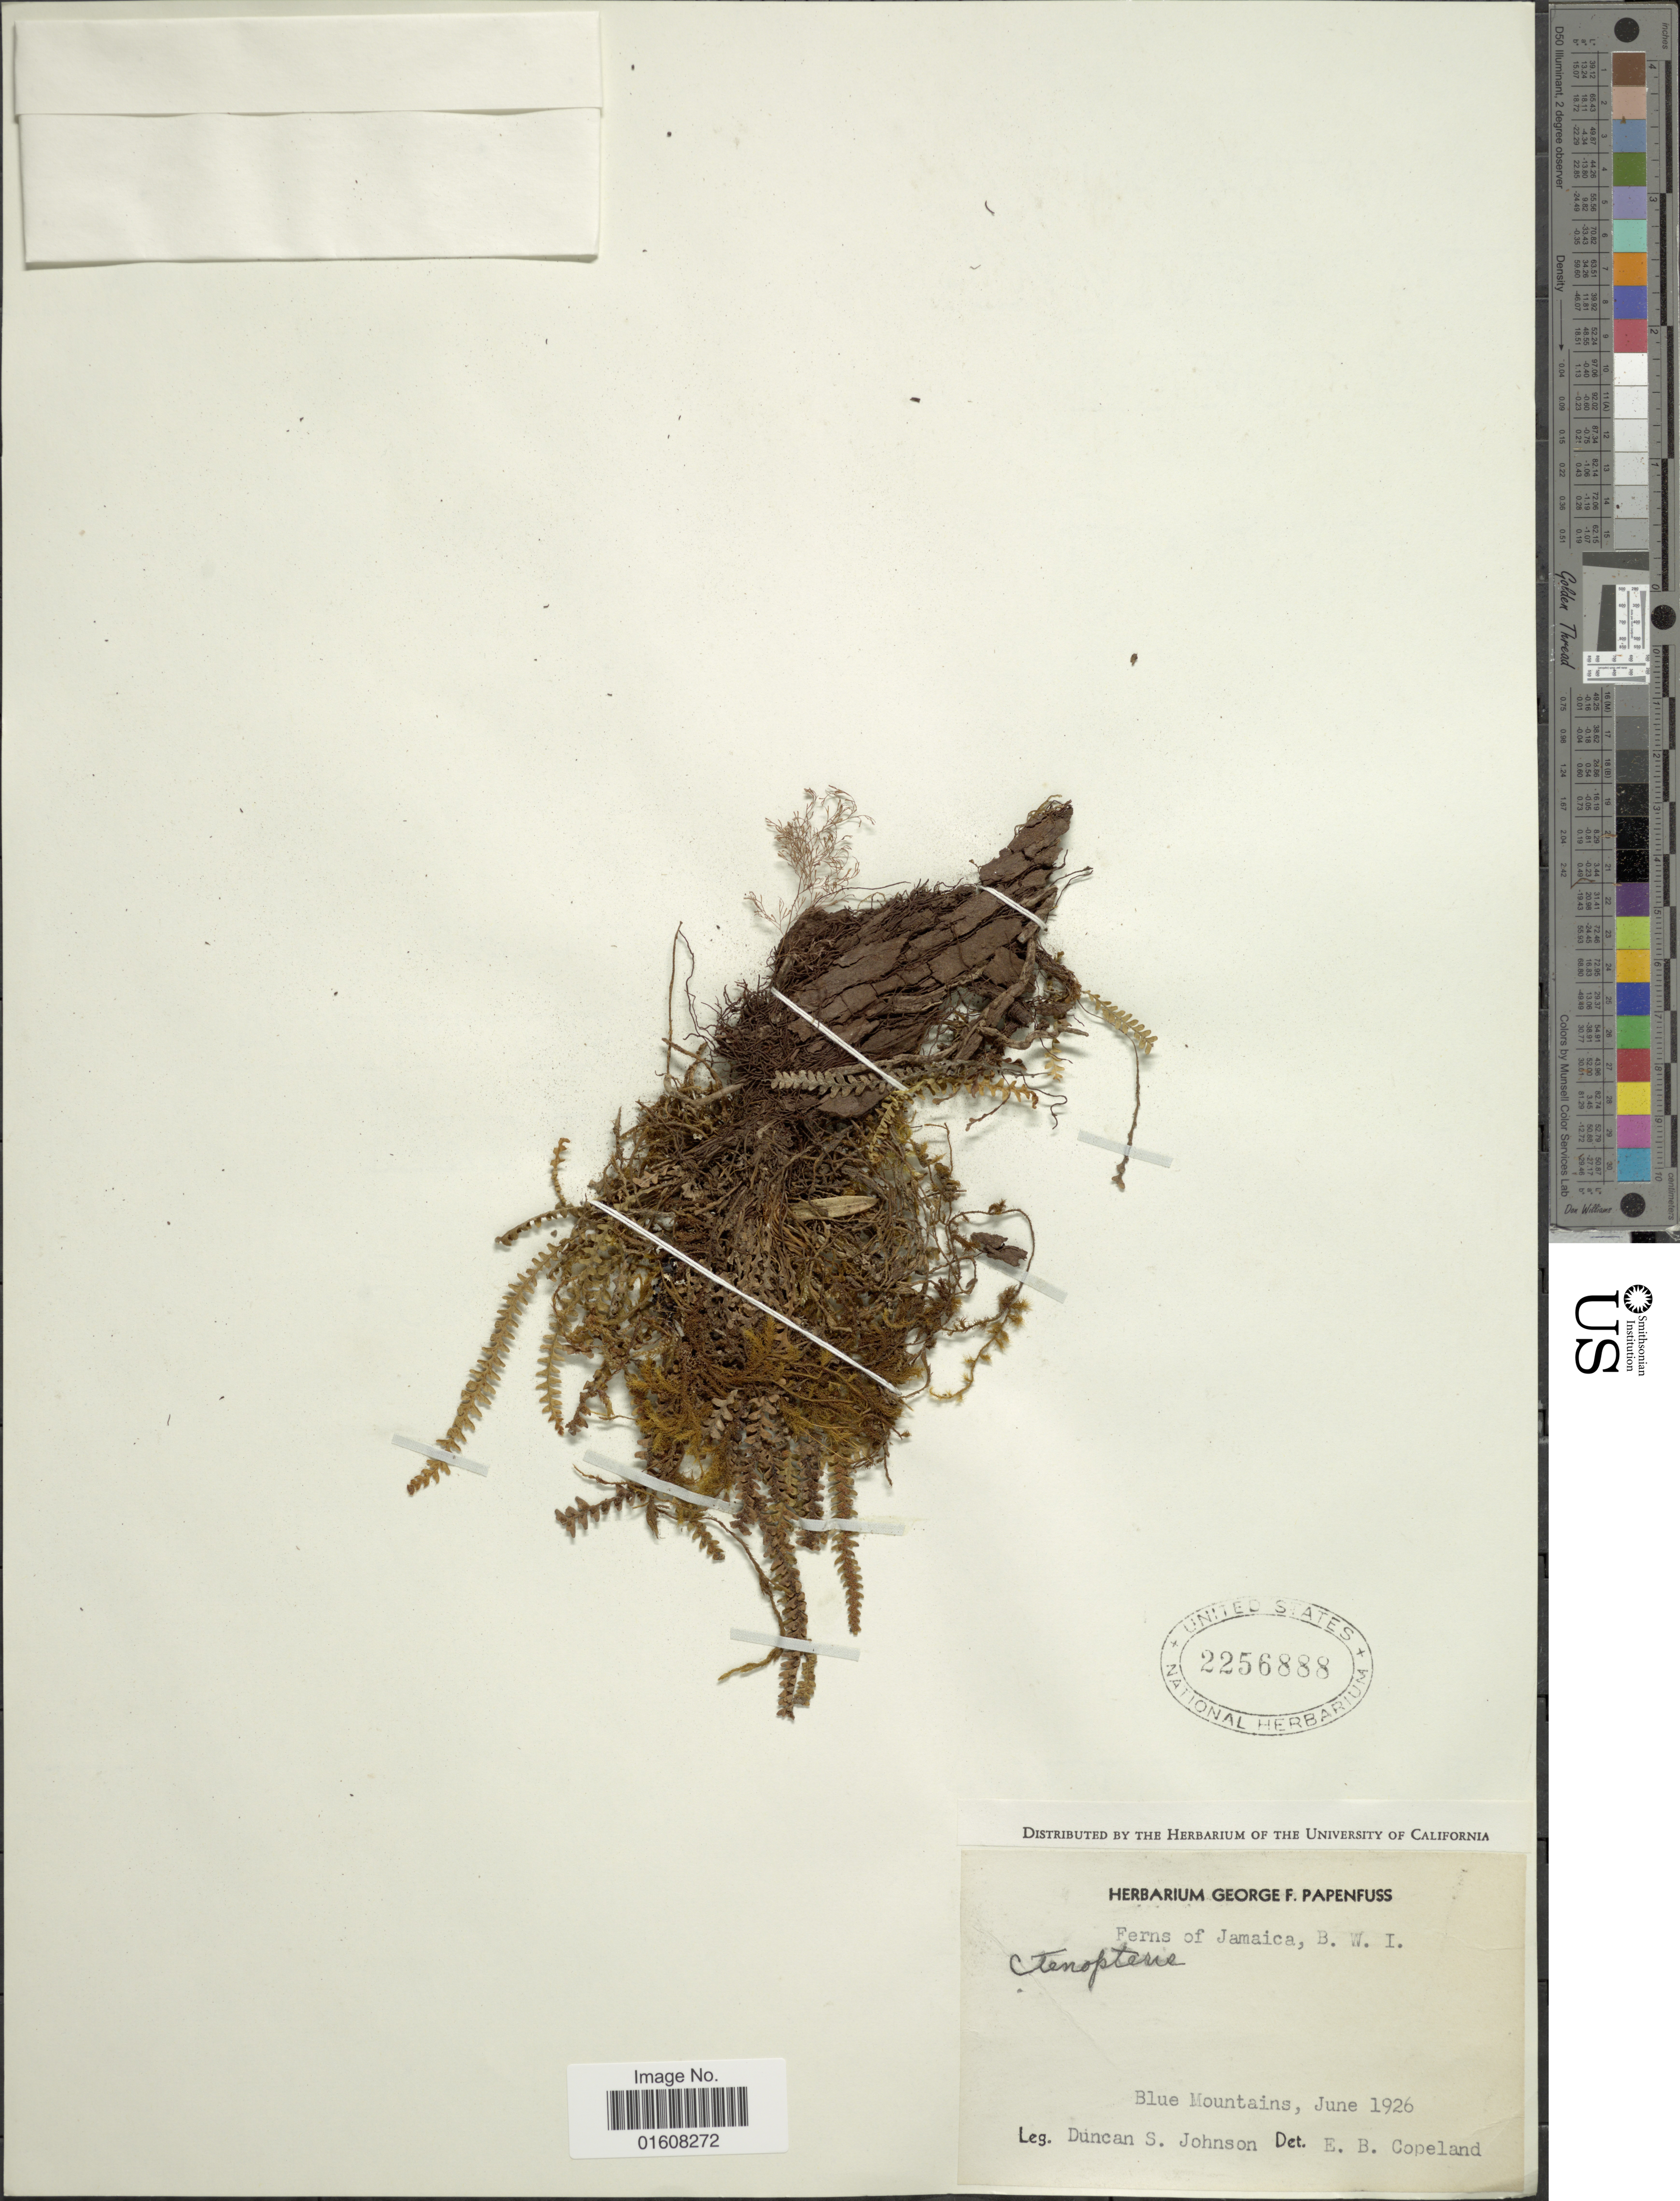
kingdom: Plantae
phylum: Tracheophyta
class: Polypodiopsida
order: Polypodiales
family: Polypodiaceae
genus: Grammitis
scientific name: Grammitis sp.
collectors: D. S. Johnson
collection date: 1926-06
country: Jamaica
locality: B. W. I. Blue Mountains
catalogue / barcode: US 2256888